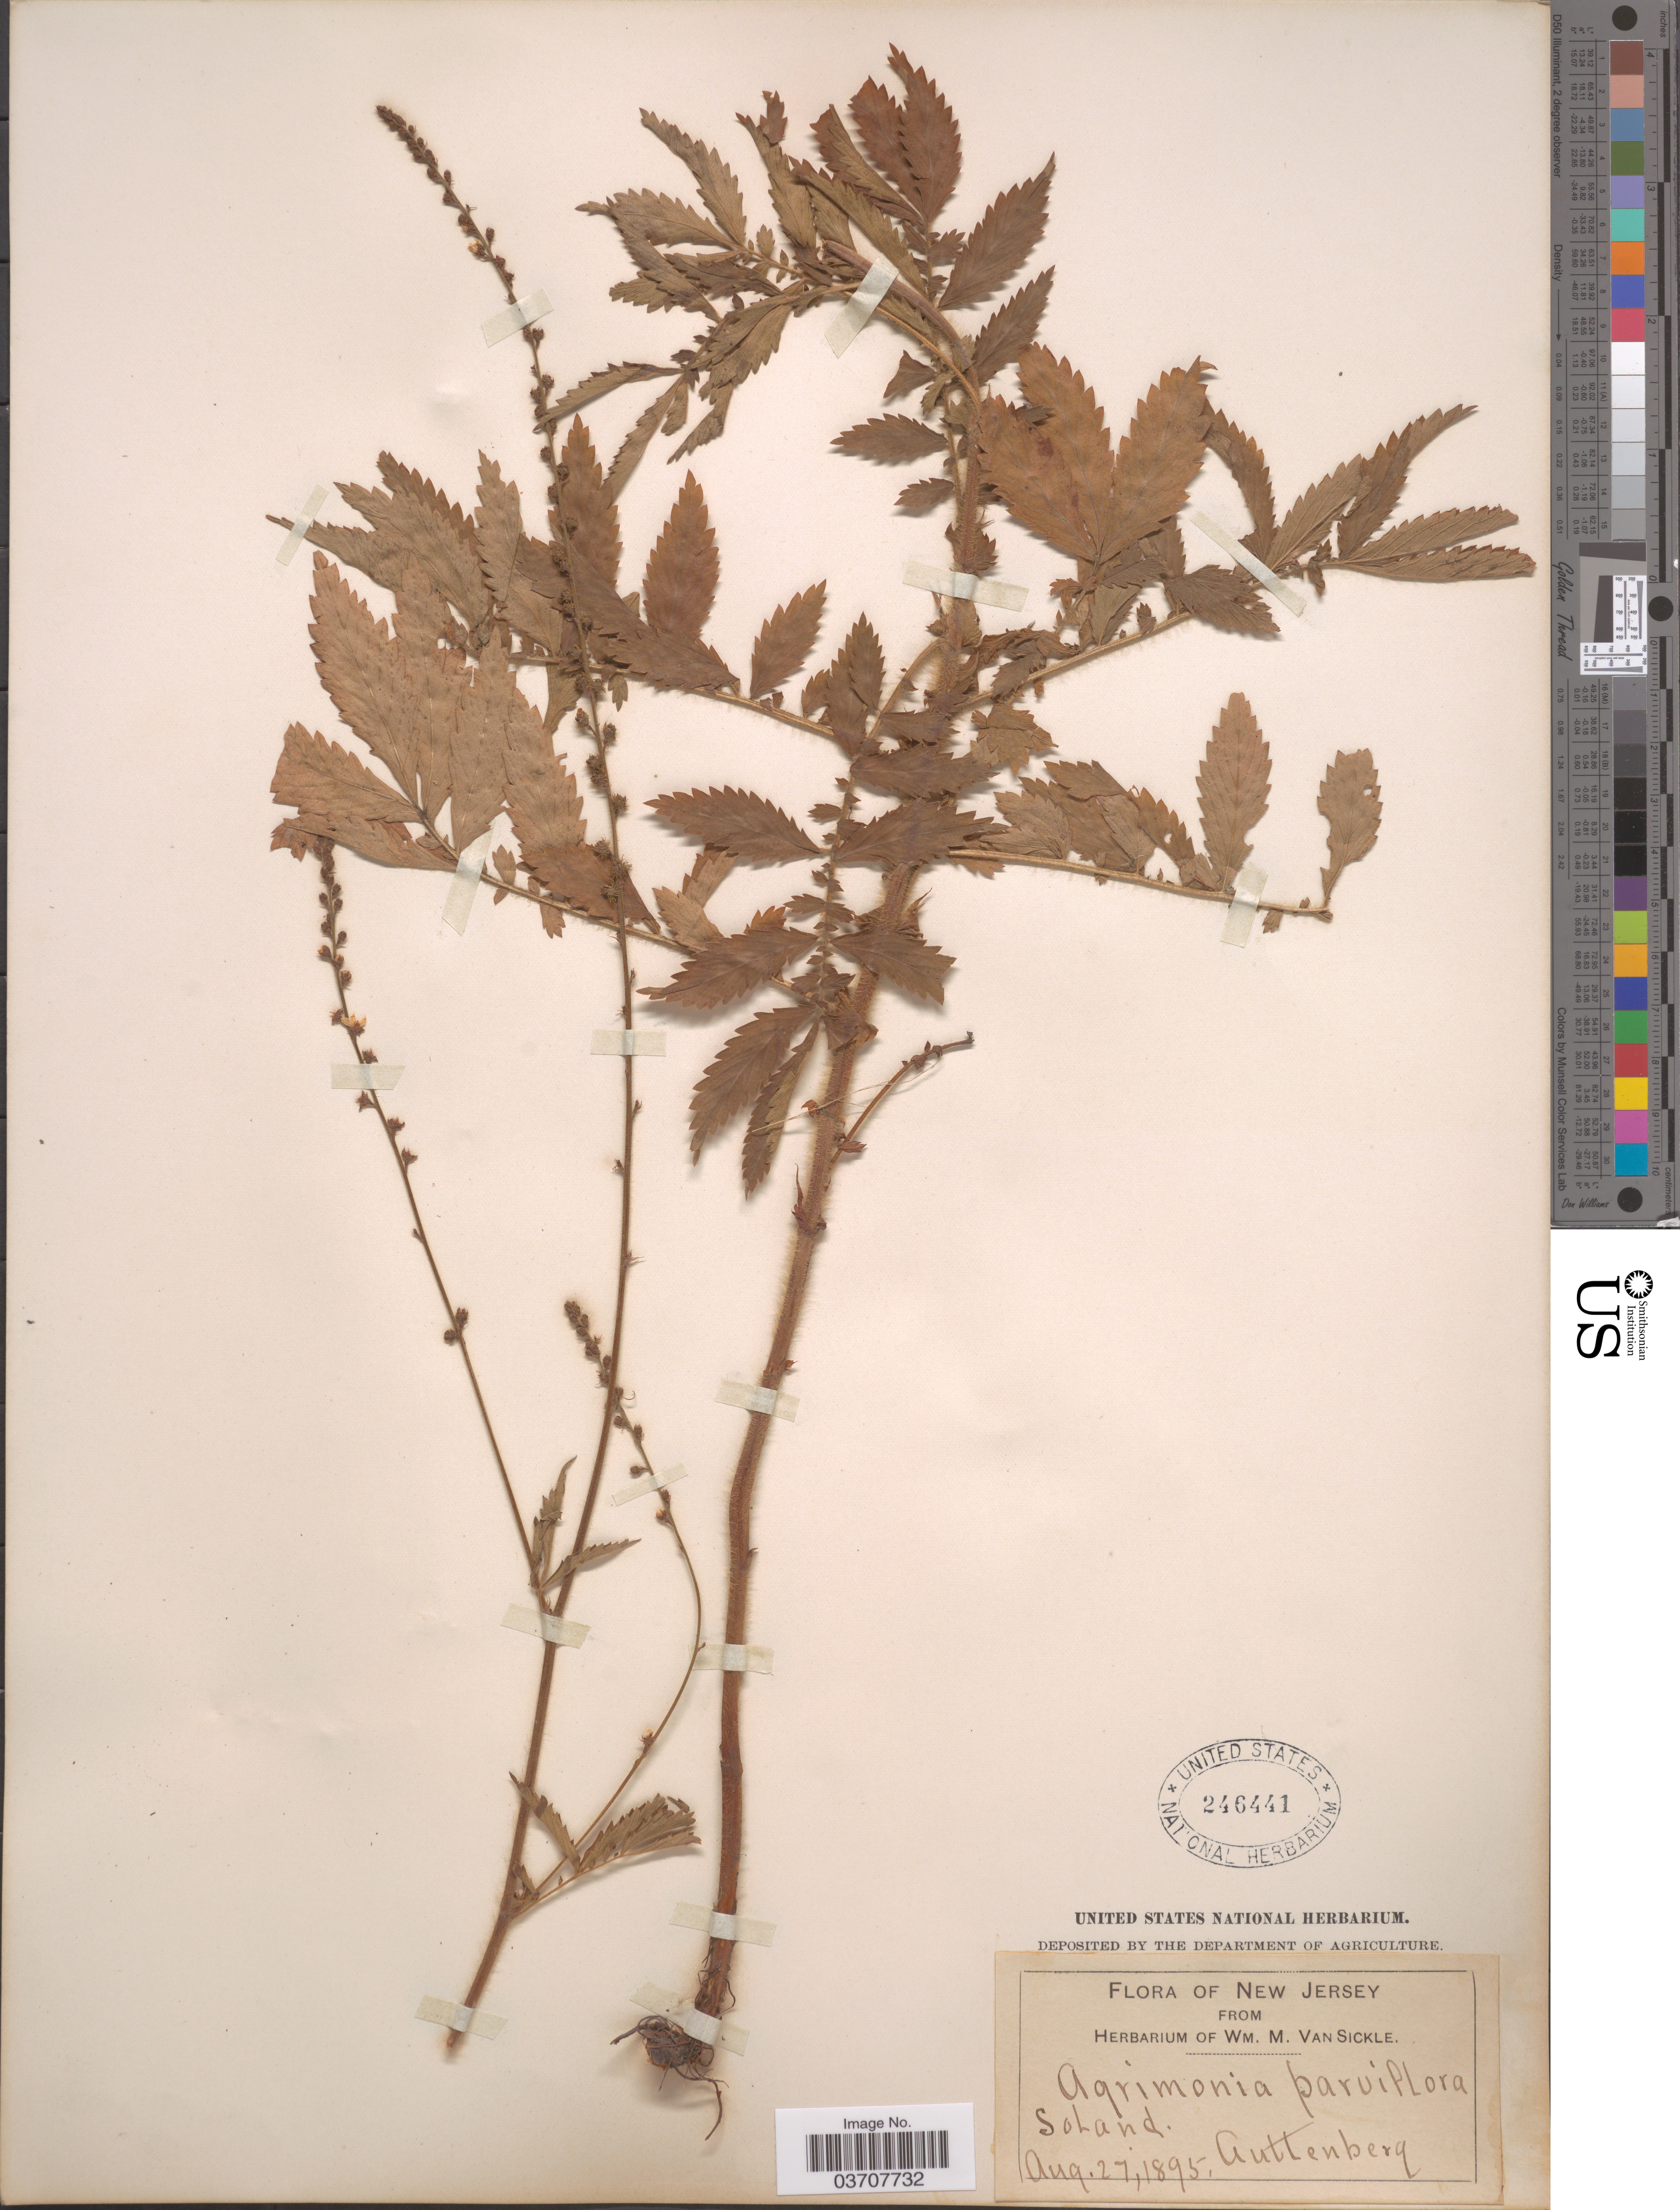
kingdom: Plantae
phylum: Tracheophyta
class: Magnoliopsida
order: Rosales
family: Rosaceae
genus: Agrimonia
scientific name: Agrimonia parviflora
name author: Aiton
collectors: ex herb. Wm. M. Van Sickle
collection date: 1895-08-27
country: United States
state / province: New Jersey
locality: Auttenberg.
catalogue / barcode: US 246441